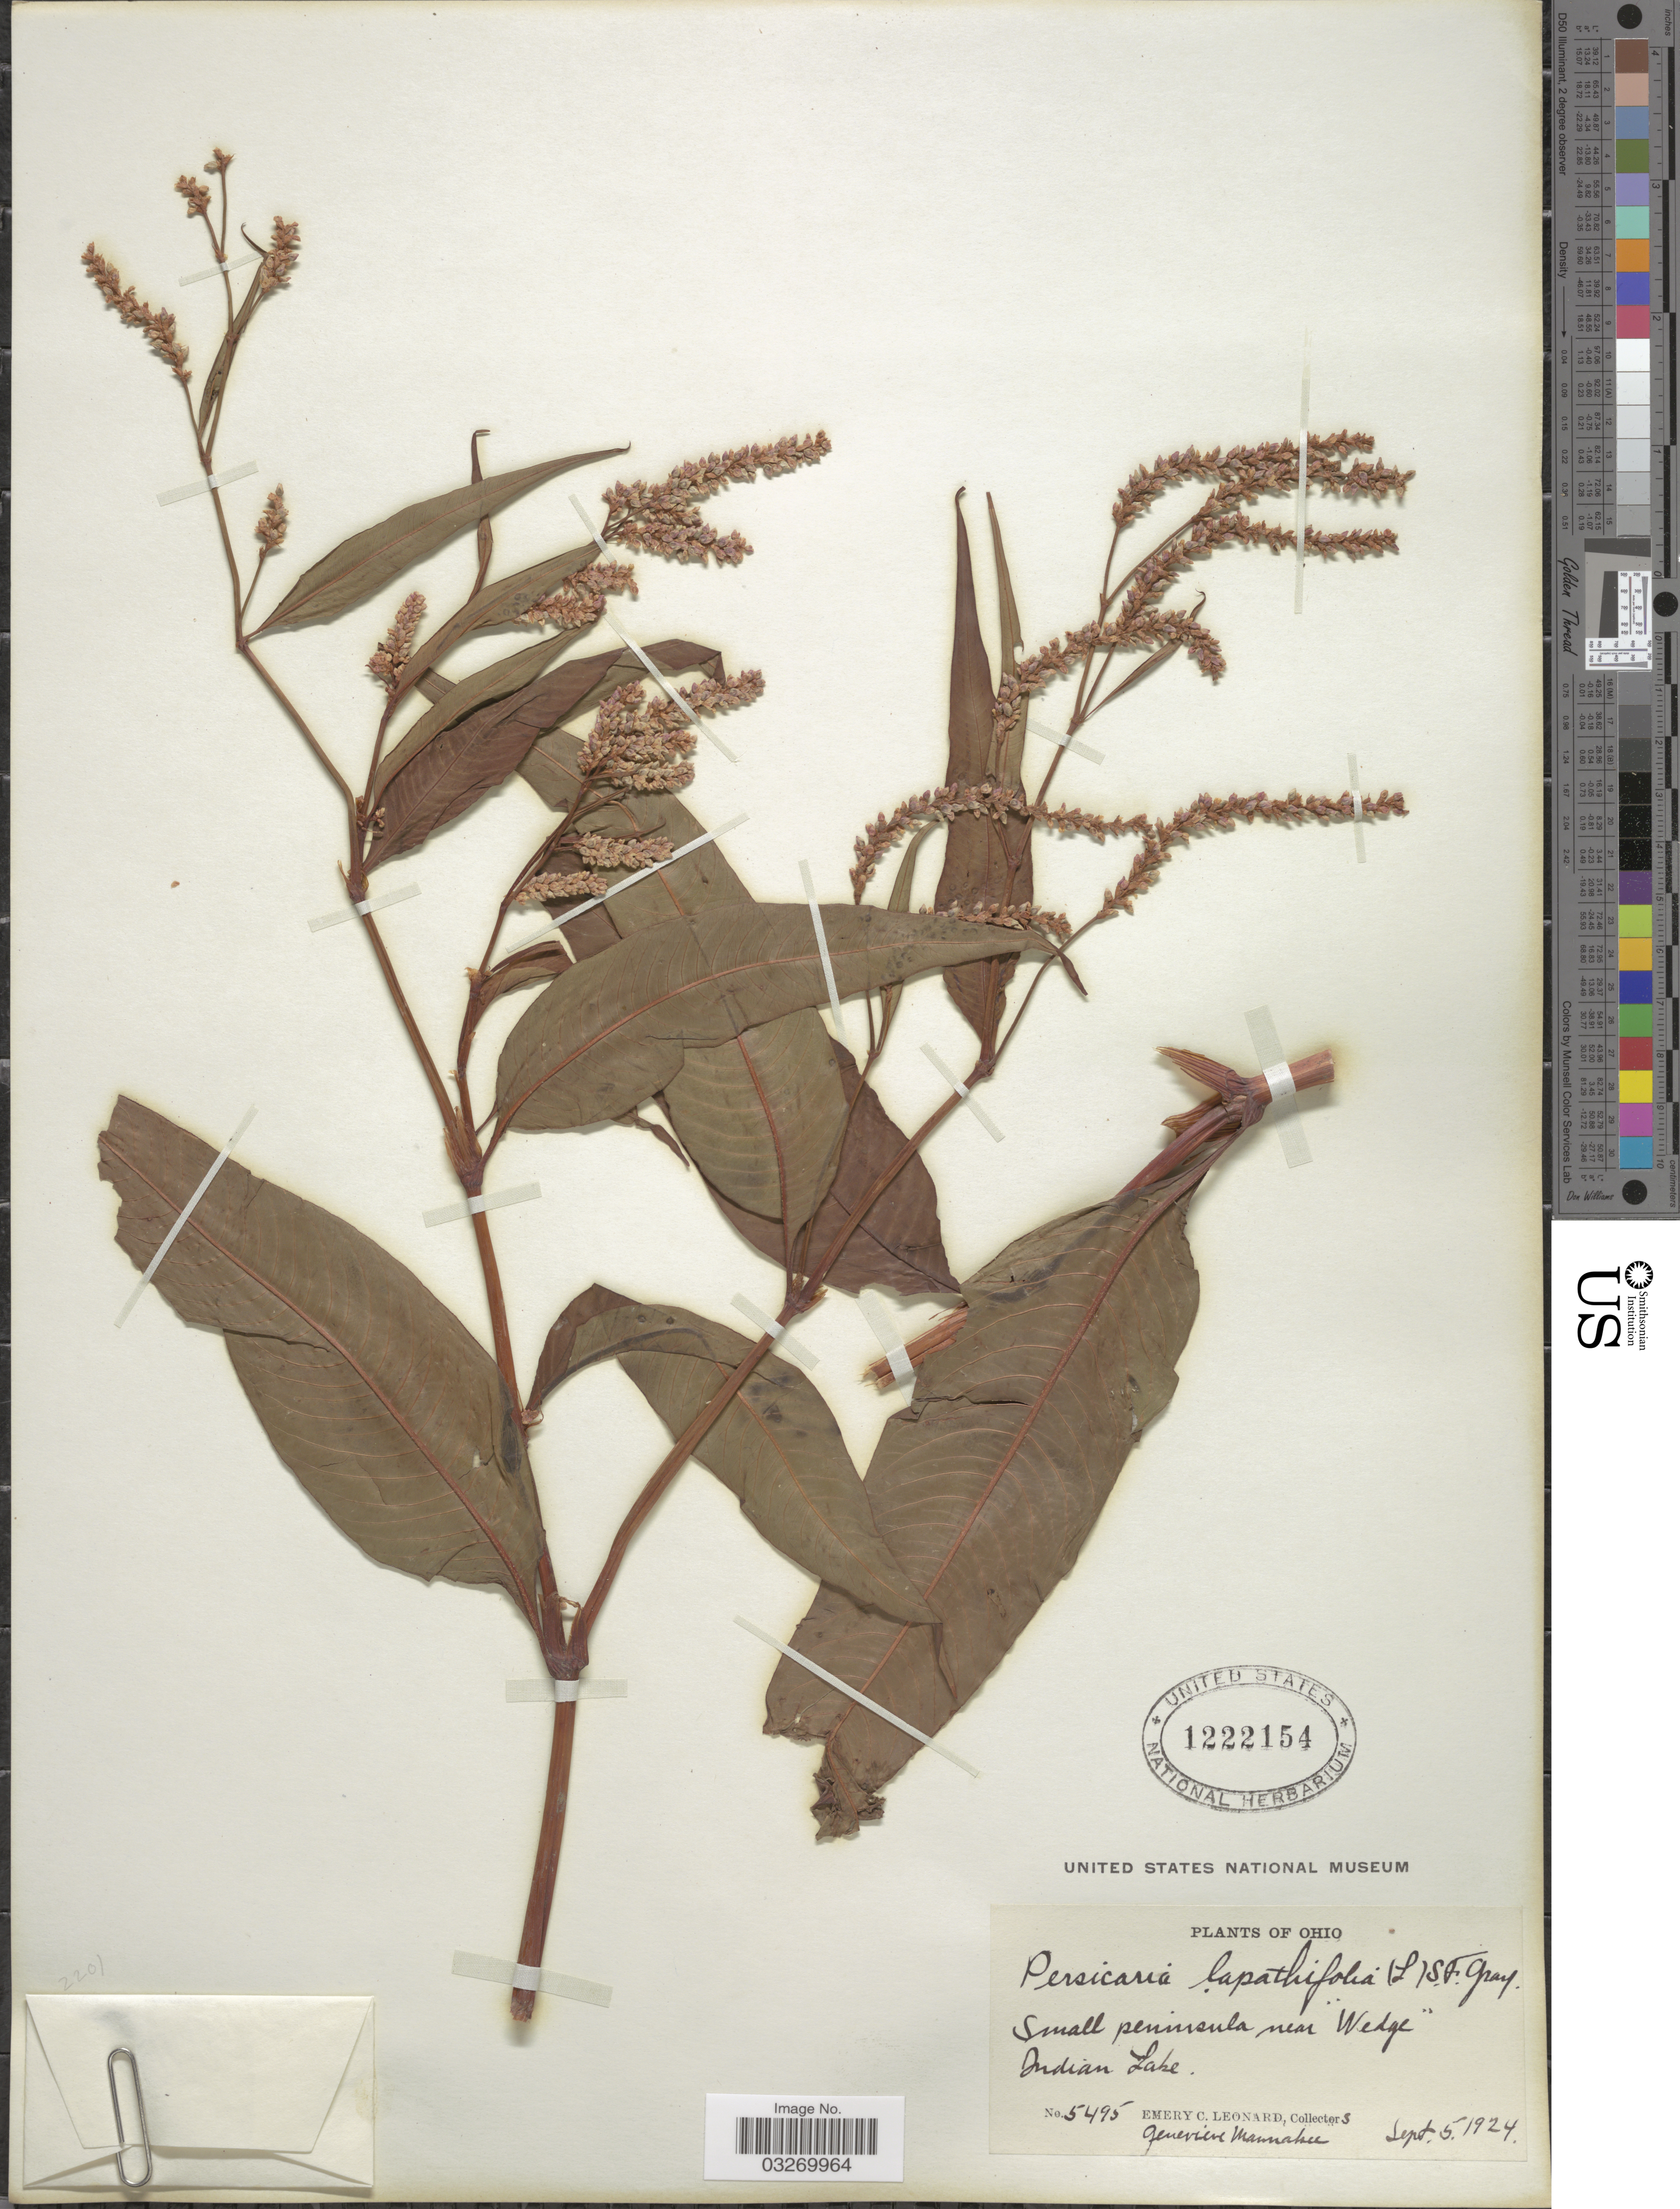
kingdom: Plantae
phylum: Tracheophyta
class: Magnoliopsida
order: Caryophyllales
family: Polygonaceae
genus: Persicaria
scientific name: Persicaria lapathifolia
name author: (L.) Delarbre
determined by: Atha, D. E.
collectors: E. C. Leonard & G. Mannakee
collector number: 5495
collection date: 1924-09-05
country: United States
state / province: Ohio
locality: Small peninsula near "Wedge". Indian Lake.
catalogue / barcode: US 1222154